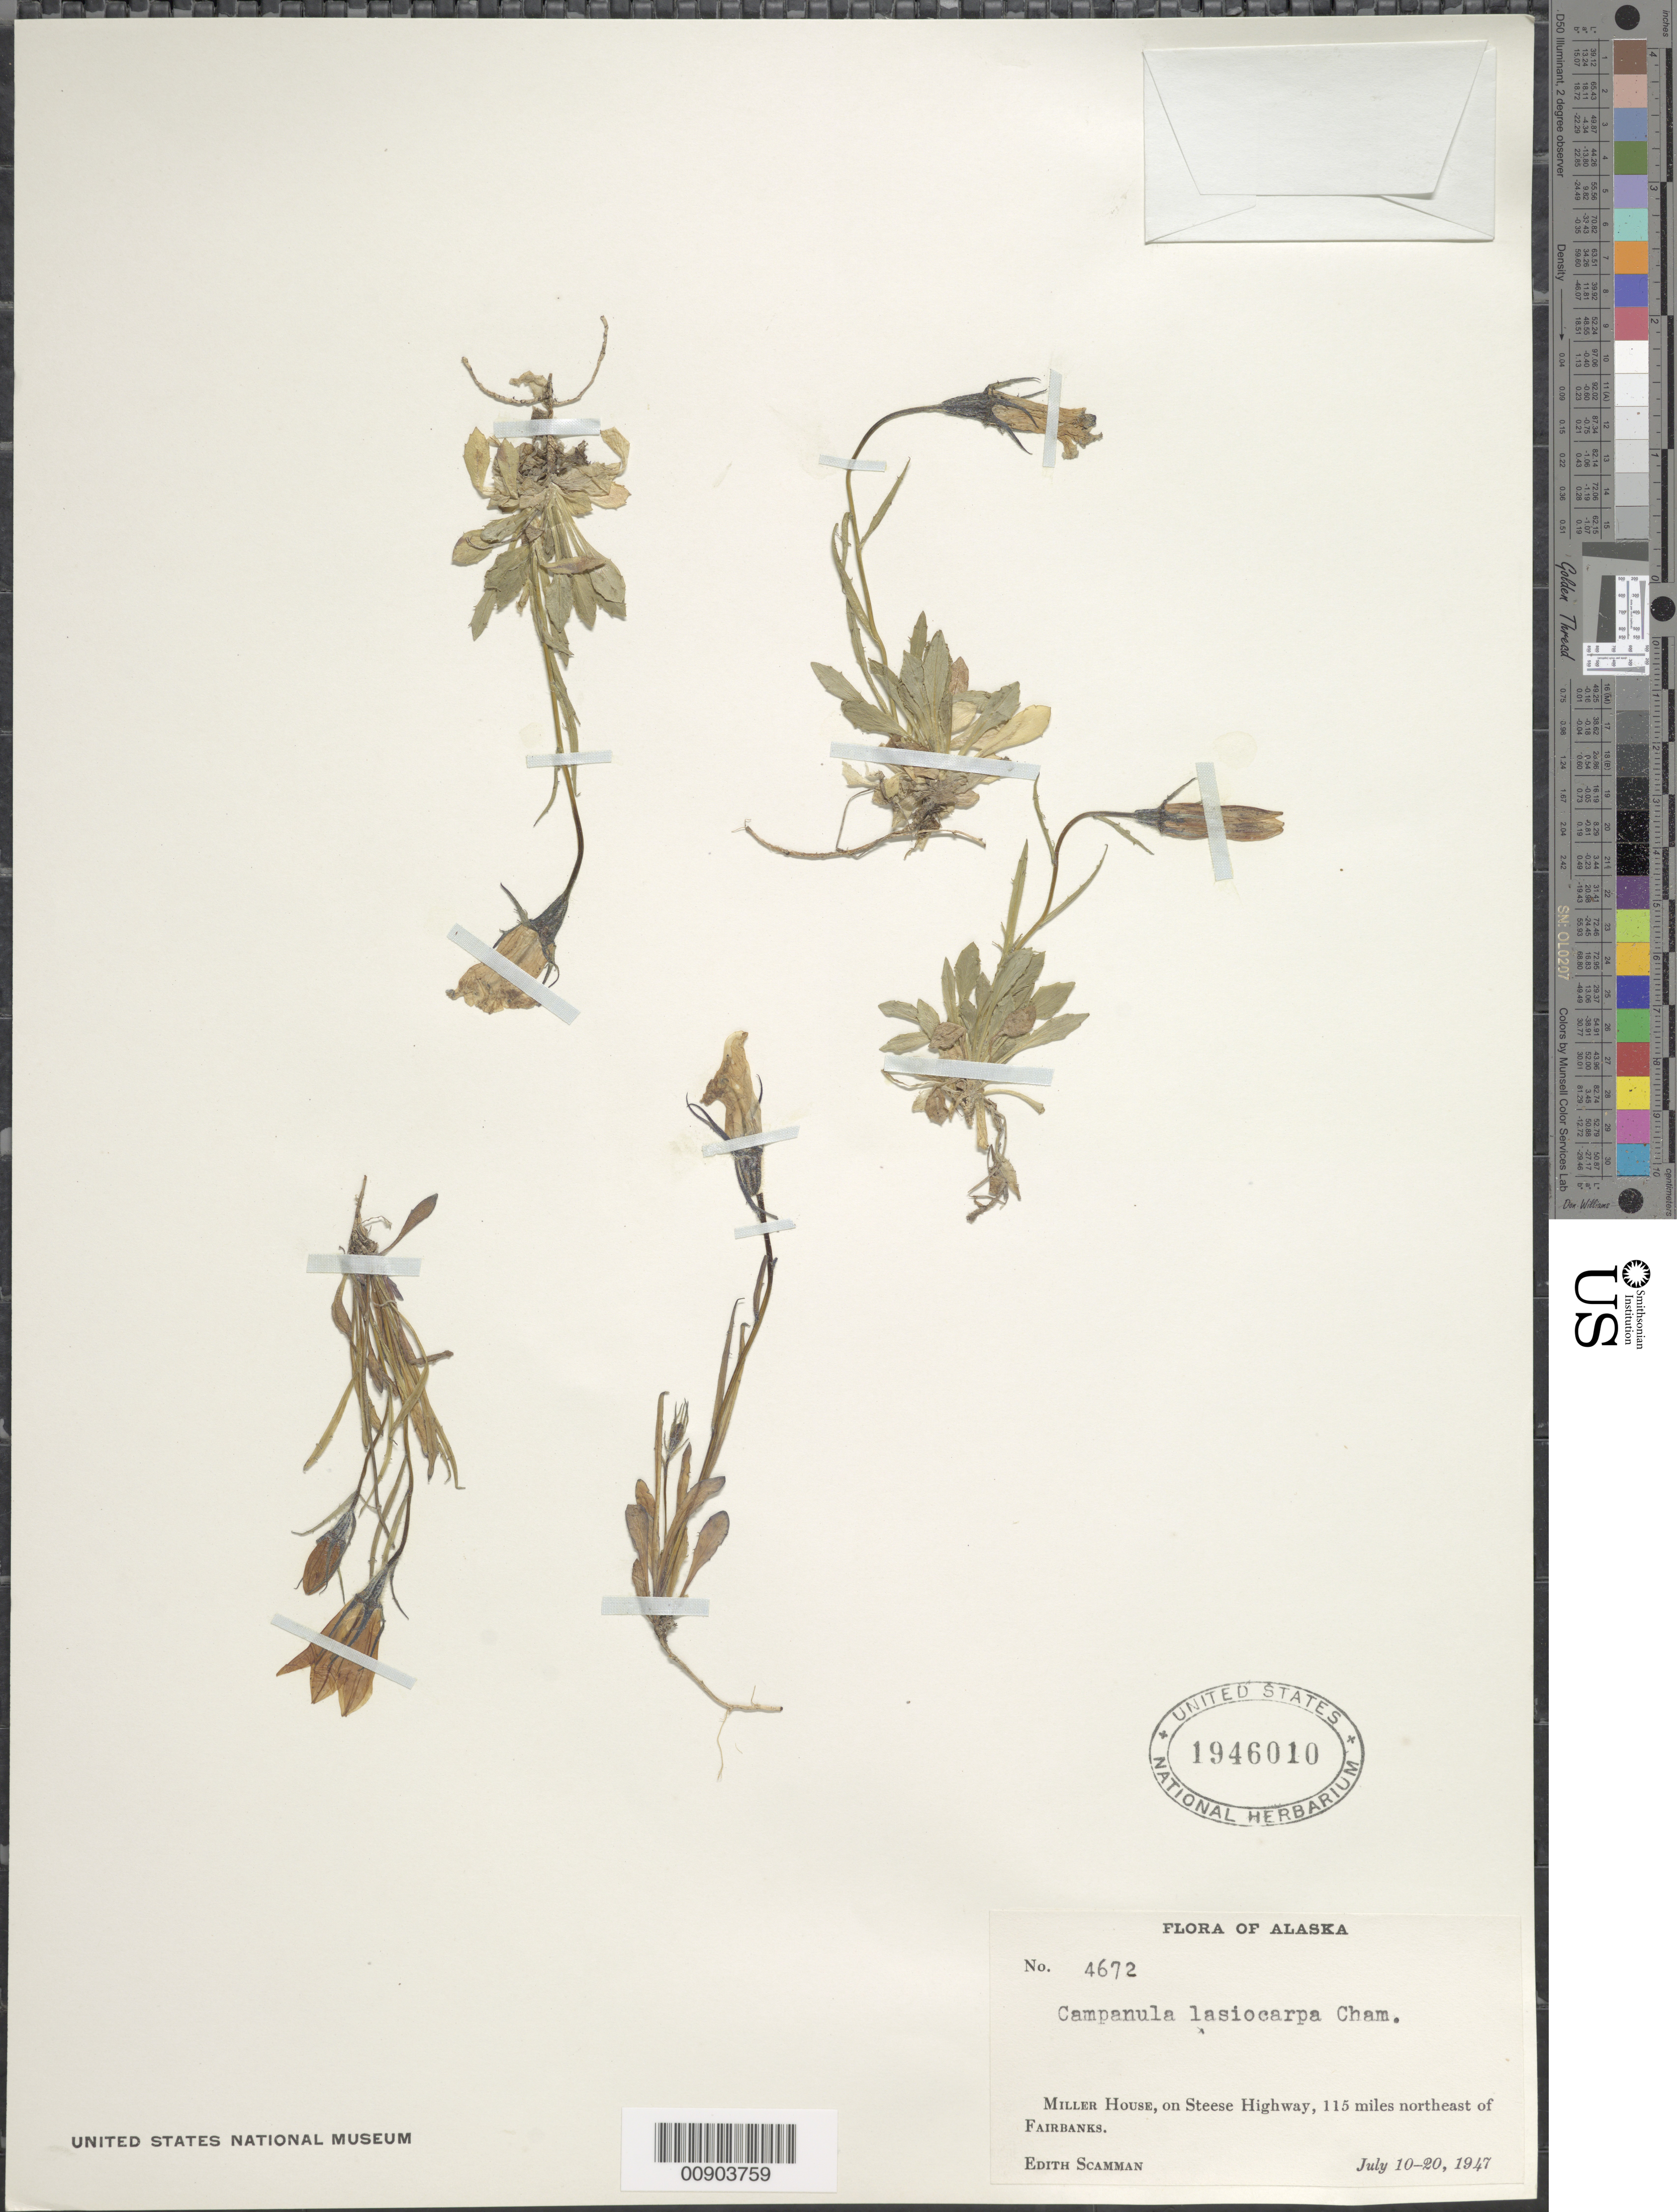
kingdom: Plantae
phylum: Tracheophyta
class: Magnoliopsida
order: Asterales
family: Campanulaceae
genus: Campanula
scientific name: Campanula lasiocarpa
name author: Cham.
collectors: E. Scamman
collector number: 4672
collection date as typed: July 10-20, 1947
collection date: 1947-07-10/1947-07-20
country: United States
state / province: Alaska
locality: Miller House, on Steese Highway, 115 miles northeast of Fairbanks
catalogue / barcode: US 1946010